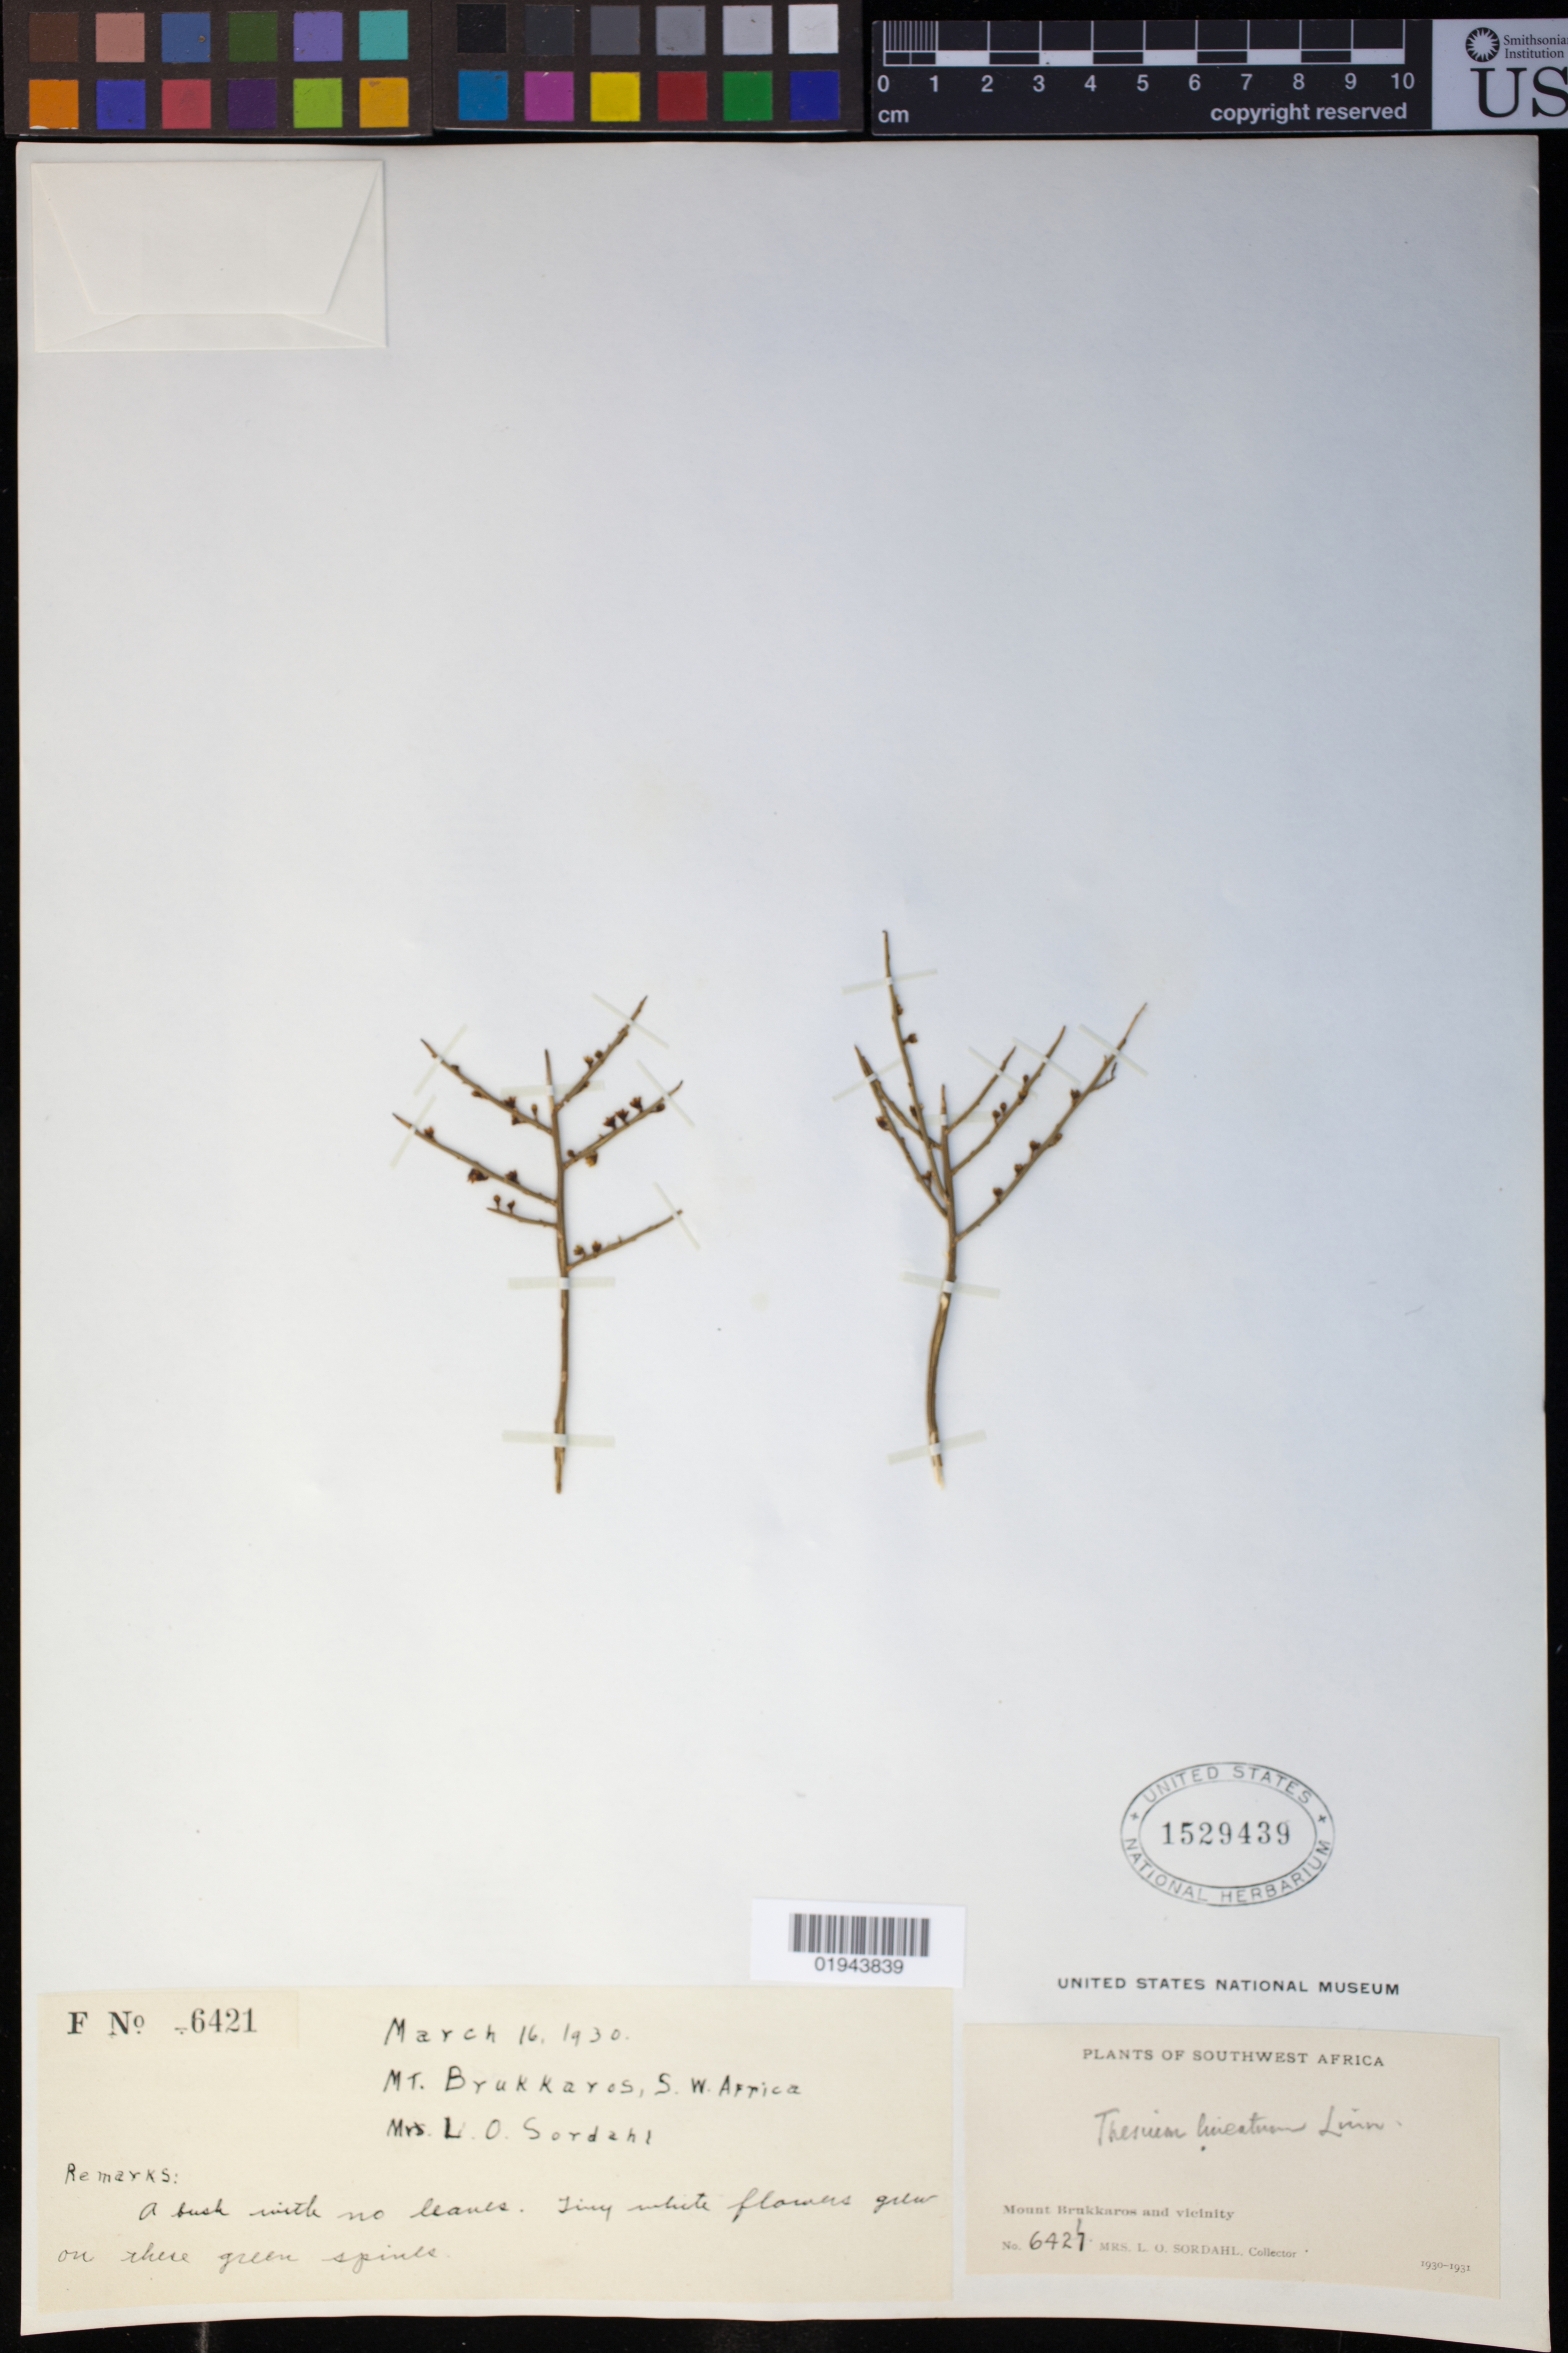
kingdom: Plantae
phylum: Tracheophyta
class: Magnoliopsida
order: Santalales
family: Thesiaceae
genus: Lacomucinaea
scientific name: Lacomucinaea lineata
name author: (L. f.) Nickrent & M.A. García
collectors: L. Sordahl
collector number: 6421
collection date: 1930-03-16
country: Namibia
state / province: Karas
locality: Mount Brukkaros and vicinity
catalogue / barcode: US 1529439